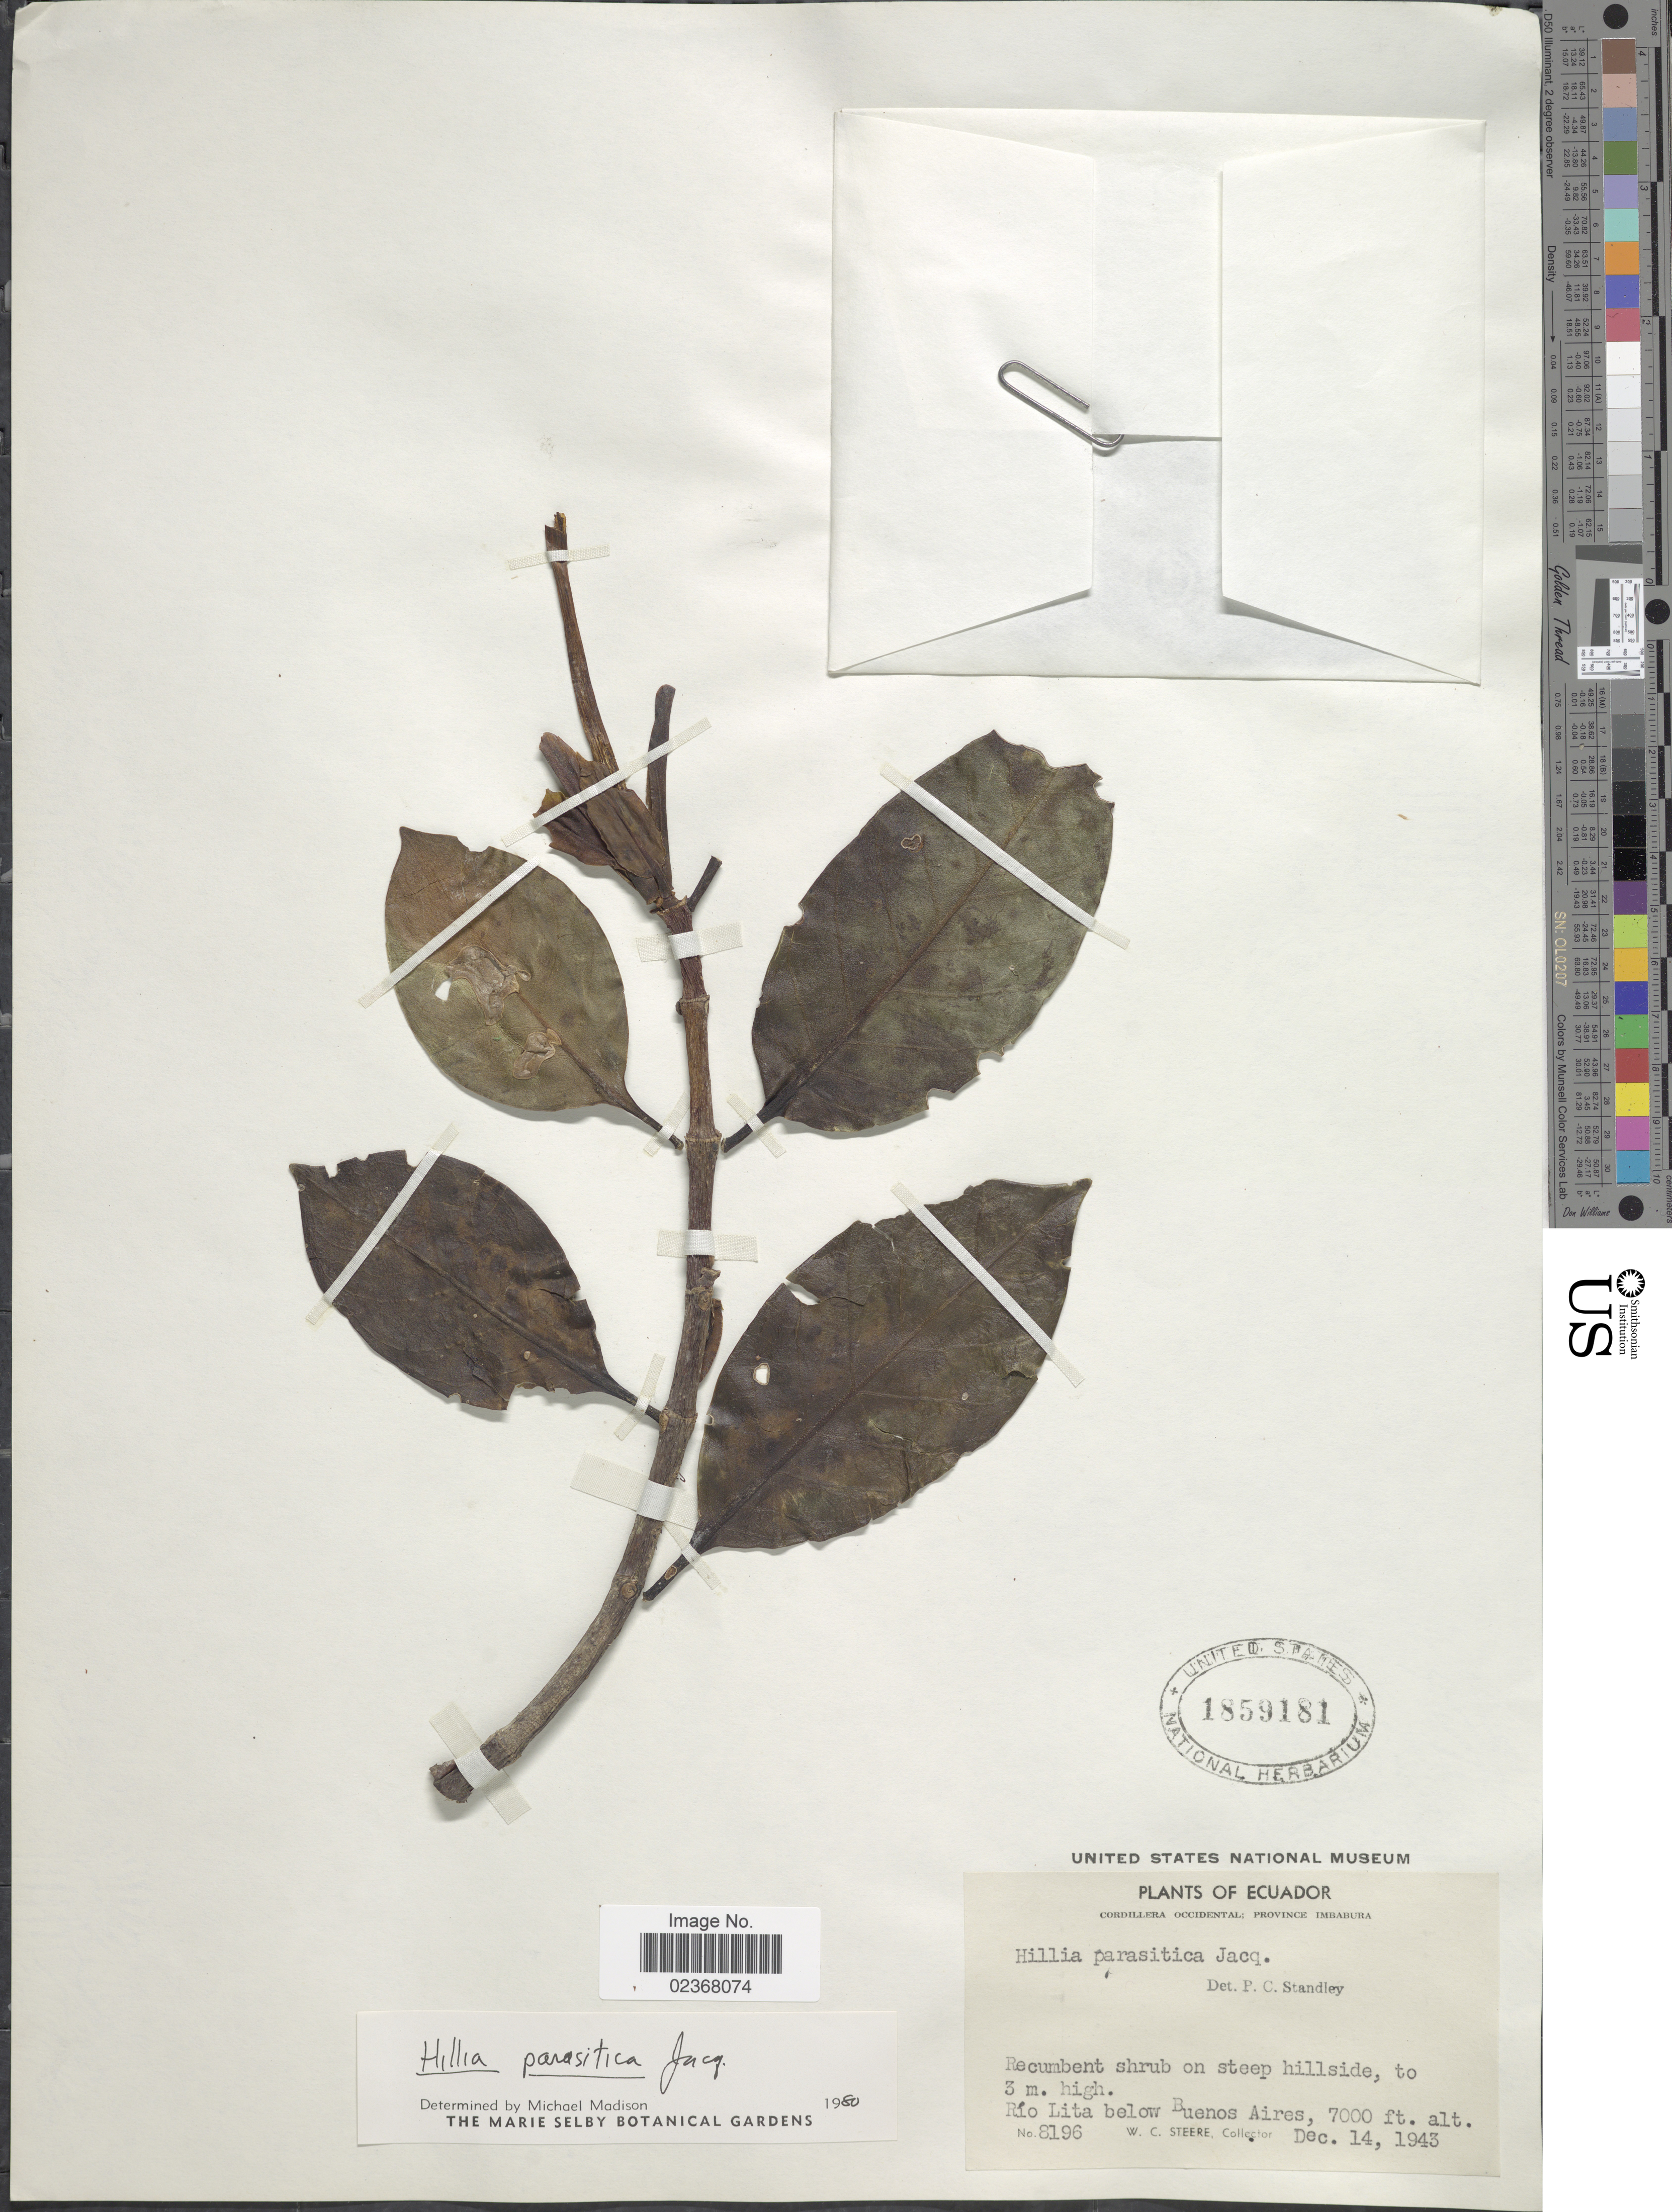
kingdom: Plantae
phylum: Tracheophyta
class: Magnoliopsida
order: Gentianales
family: Rubiaceae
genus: Hillia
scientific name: Hillia parasitica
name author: Jacq.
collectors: W. C. Steere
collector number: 8196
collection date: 1943-12-14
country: Ecuador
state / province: Imbabura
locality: Cordillera Occidental: Province Imbabura, Rio Lita below Buenos Aires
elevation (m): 2134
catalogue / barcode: US 1859181